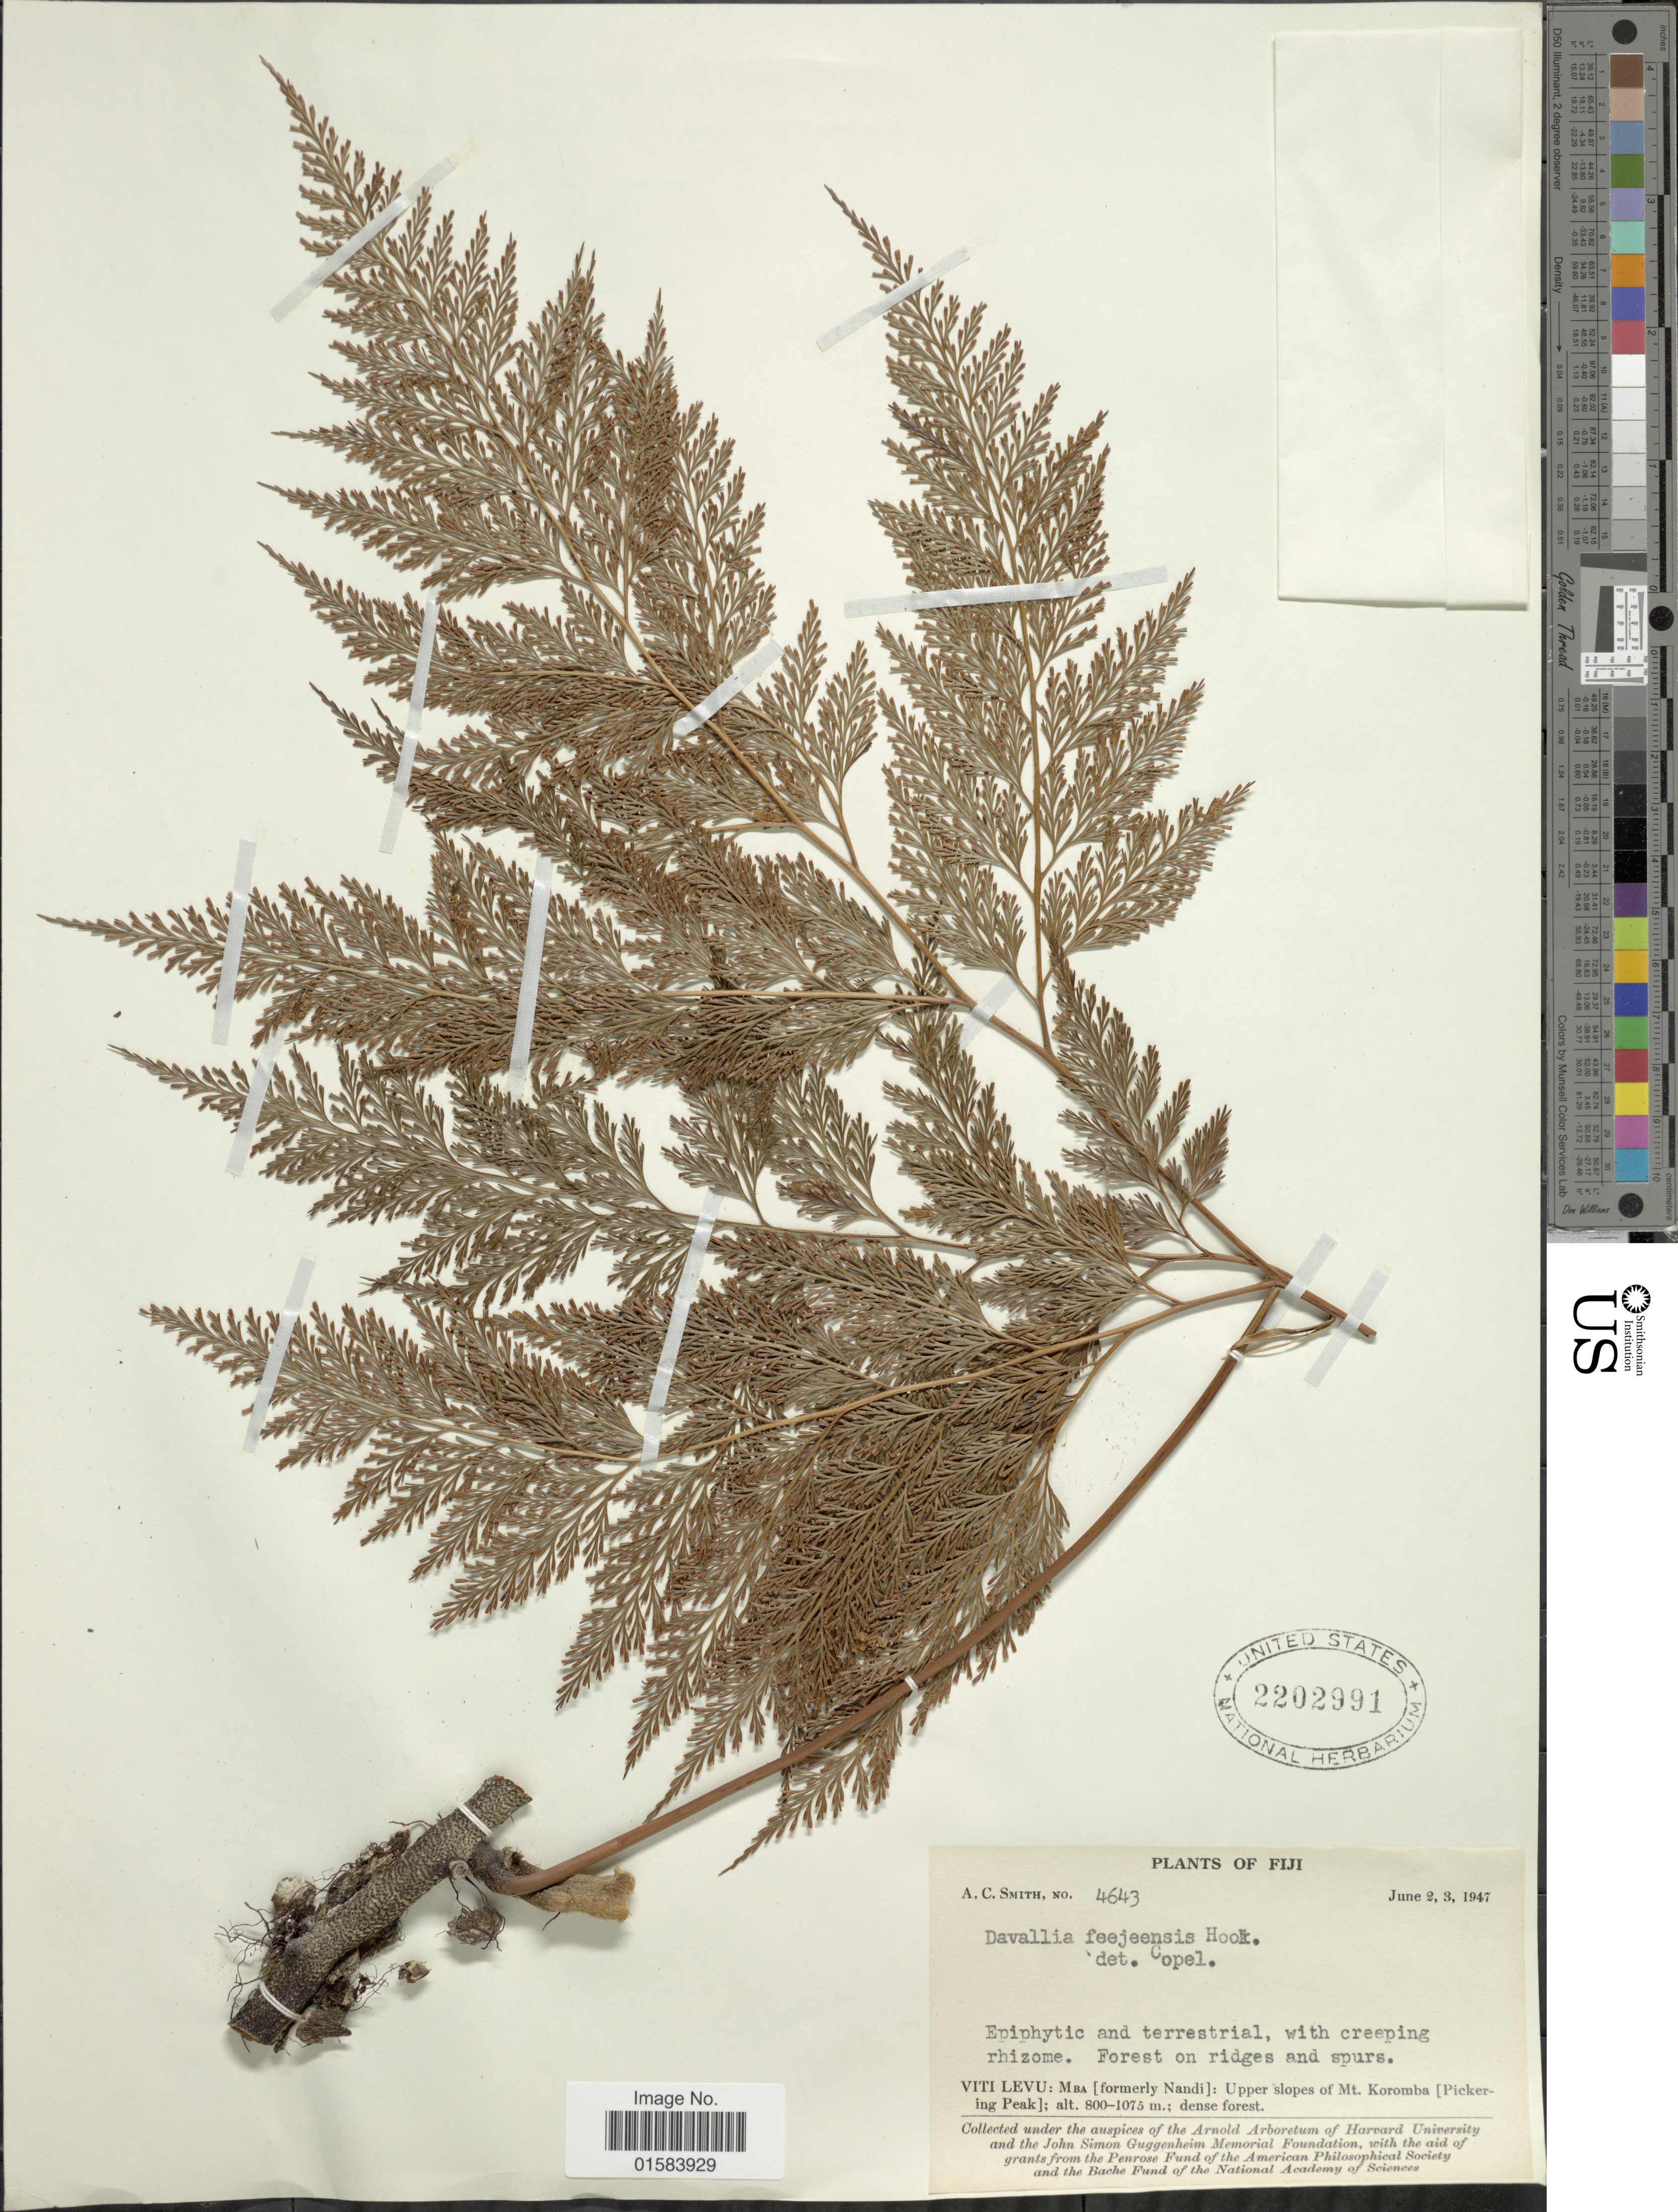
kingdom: Plantae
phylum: Tracheophyta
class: Polypodiopsida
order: Polypodiales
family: Davalliaceae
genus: Davallia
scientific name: Davallia solida var. fejeensis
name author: (Hook.) Noot.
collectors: A. C. Smith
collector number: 4643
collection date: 1947-06-02/1947-06-03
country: Fiji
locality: Viti Levu: Mba [formerly Nandi]: Upper slopes of Mt. Koromba [Pickering Peak]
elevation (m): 800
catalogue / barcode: US 2202991